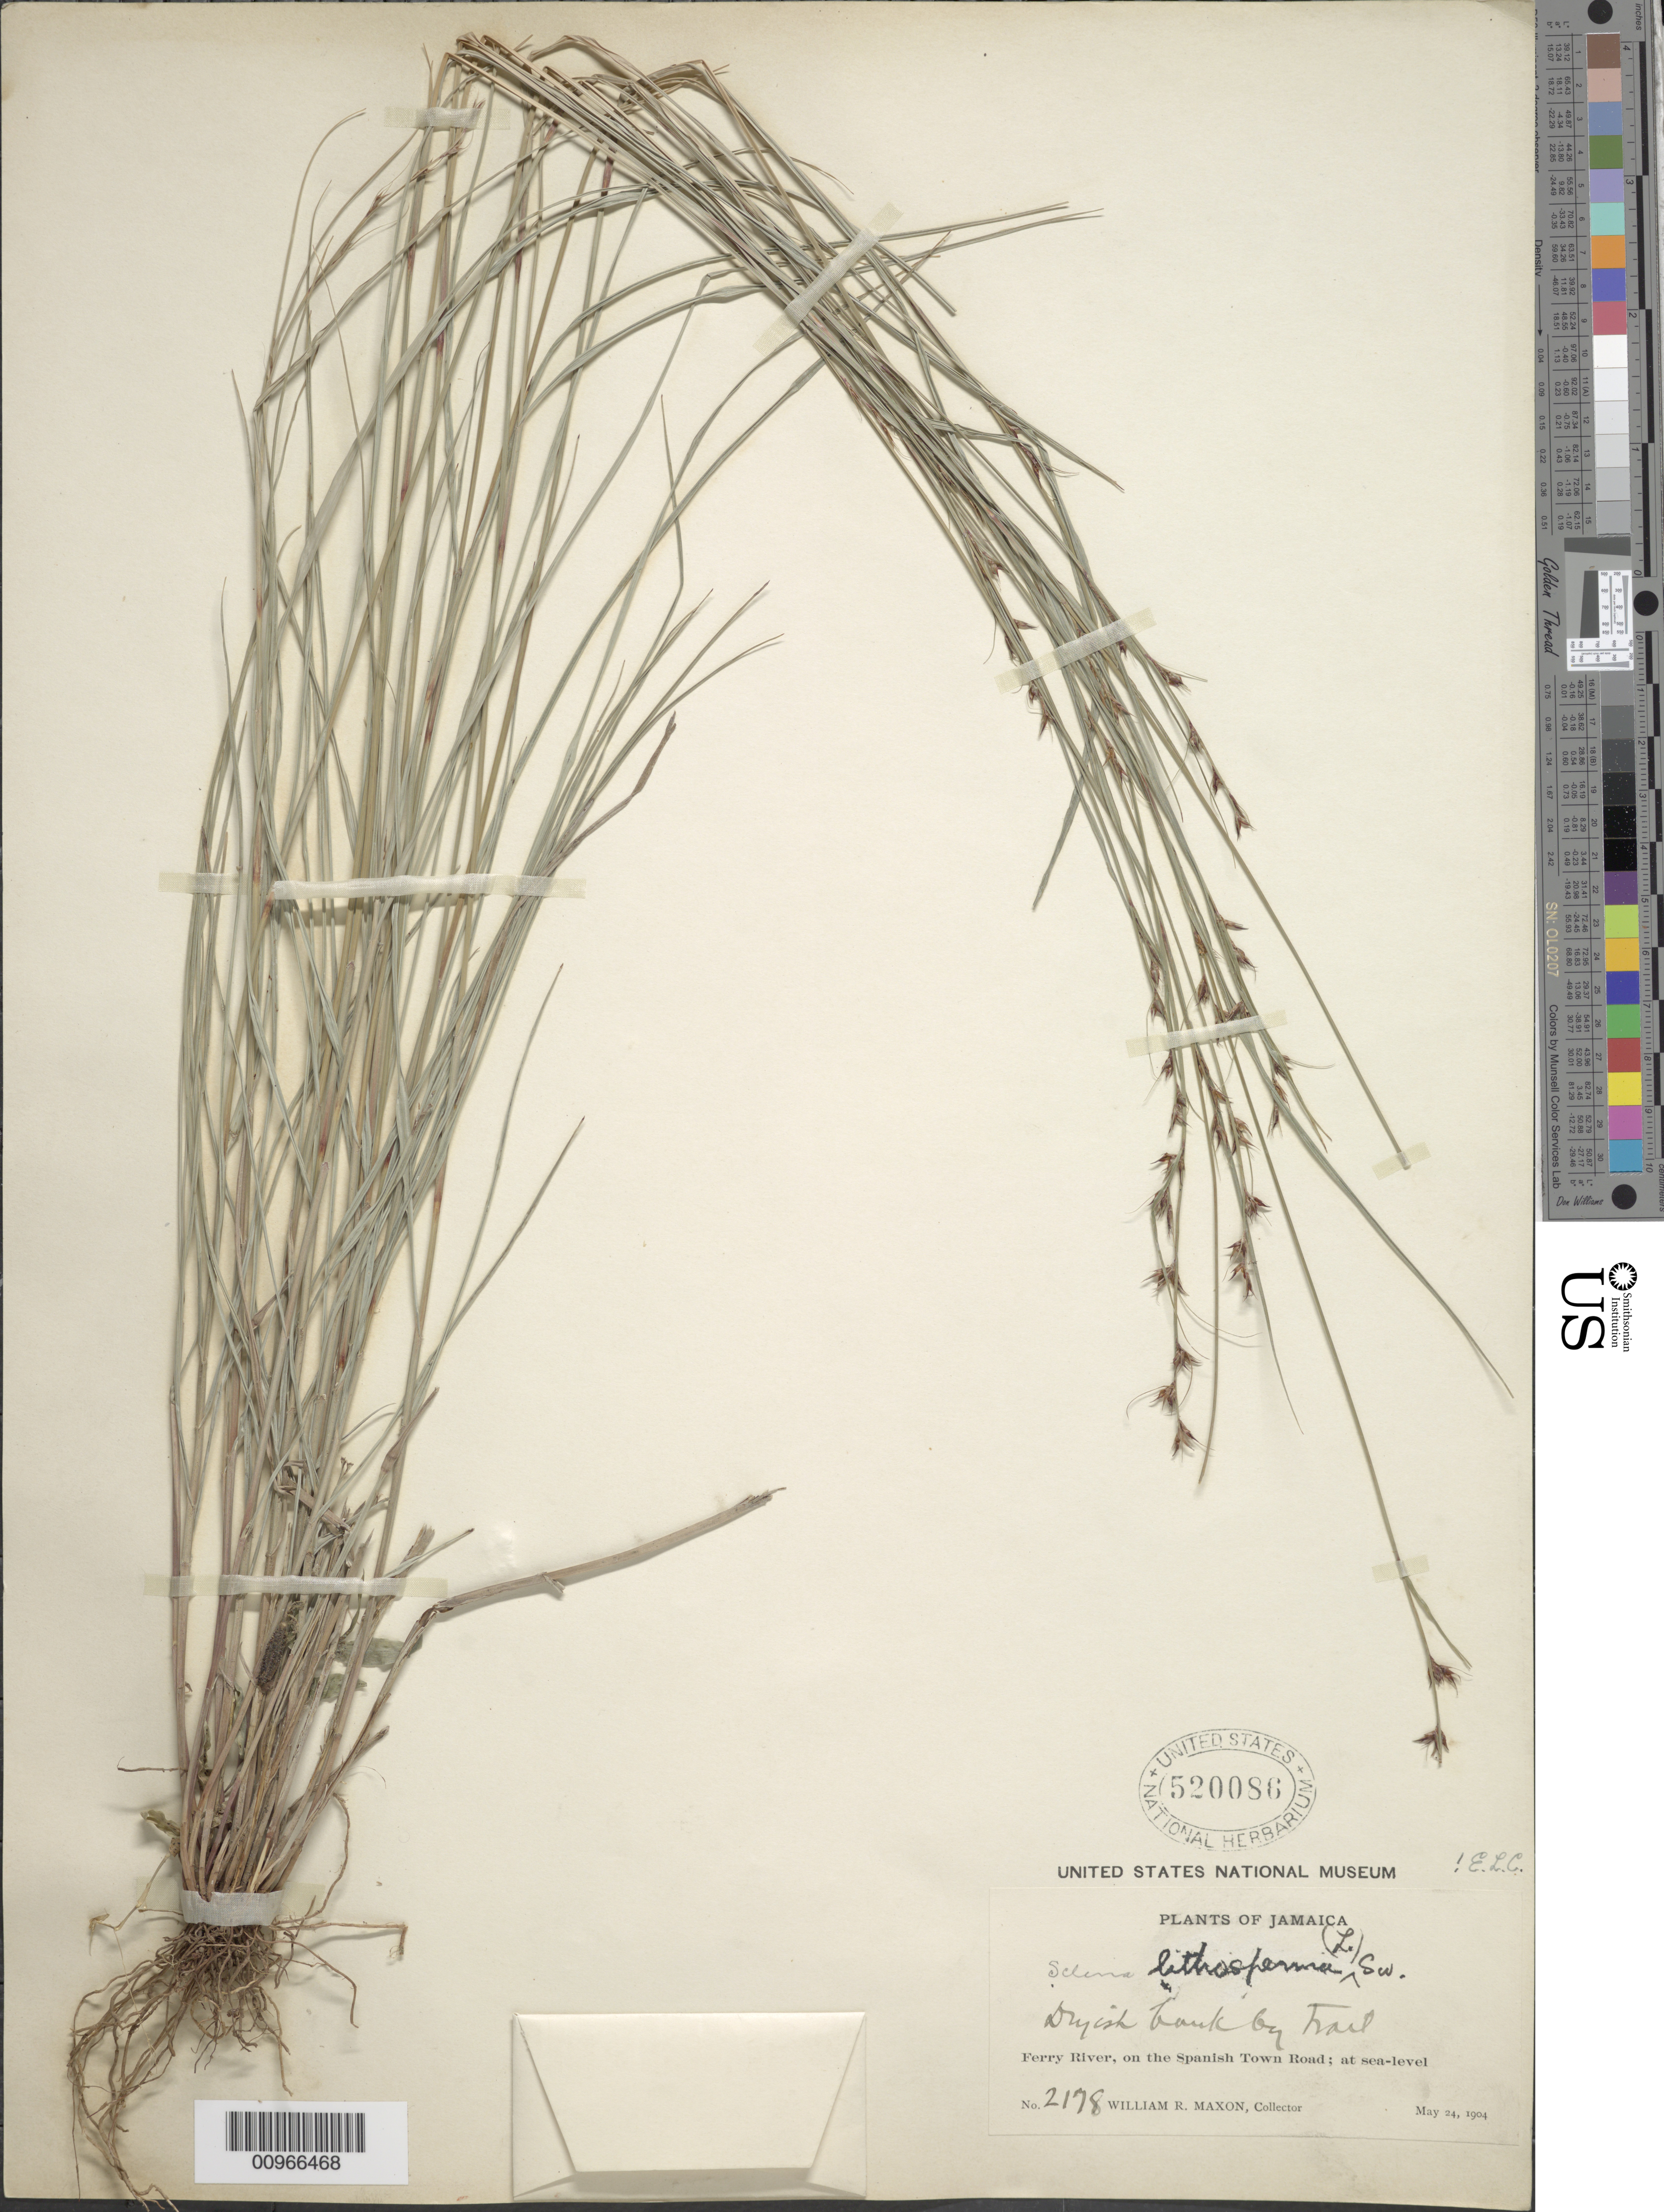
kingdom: Plantae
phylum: Tracheophyta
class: Liliopsida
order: Poales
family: Cyperaceae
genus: Scleria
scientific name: Scleria lithosperma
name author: (L.) Sw.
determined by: Core, E. L.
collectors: W. R. Maxon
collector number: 2178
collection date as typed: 24 May 1904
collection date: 1904-05-24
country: Jamaica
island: Jamaica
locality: Ferry River, on the Spanish Town Road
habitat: Dryish bank by trail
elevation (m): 0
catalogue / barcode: US 520086